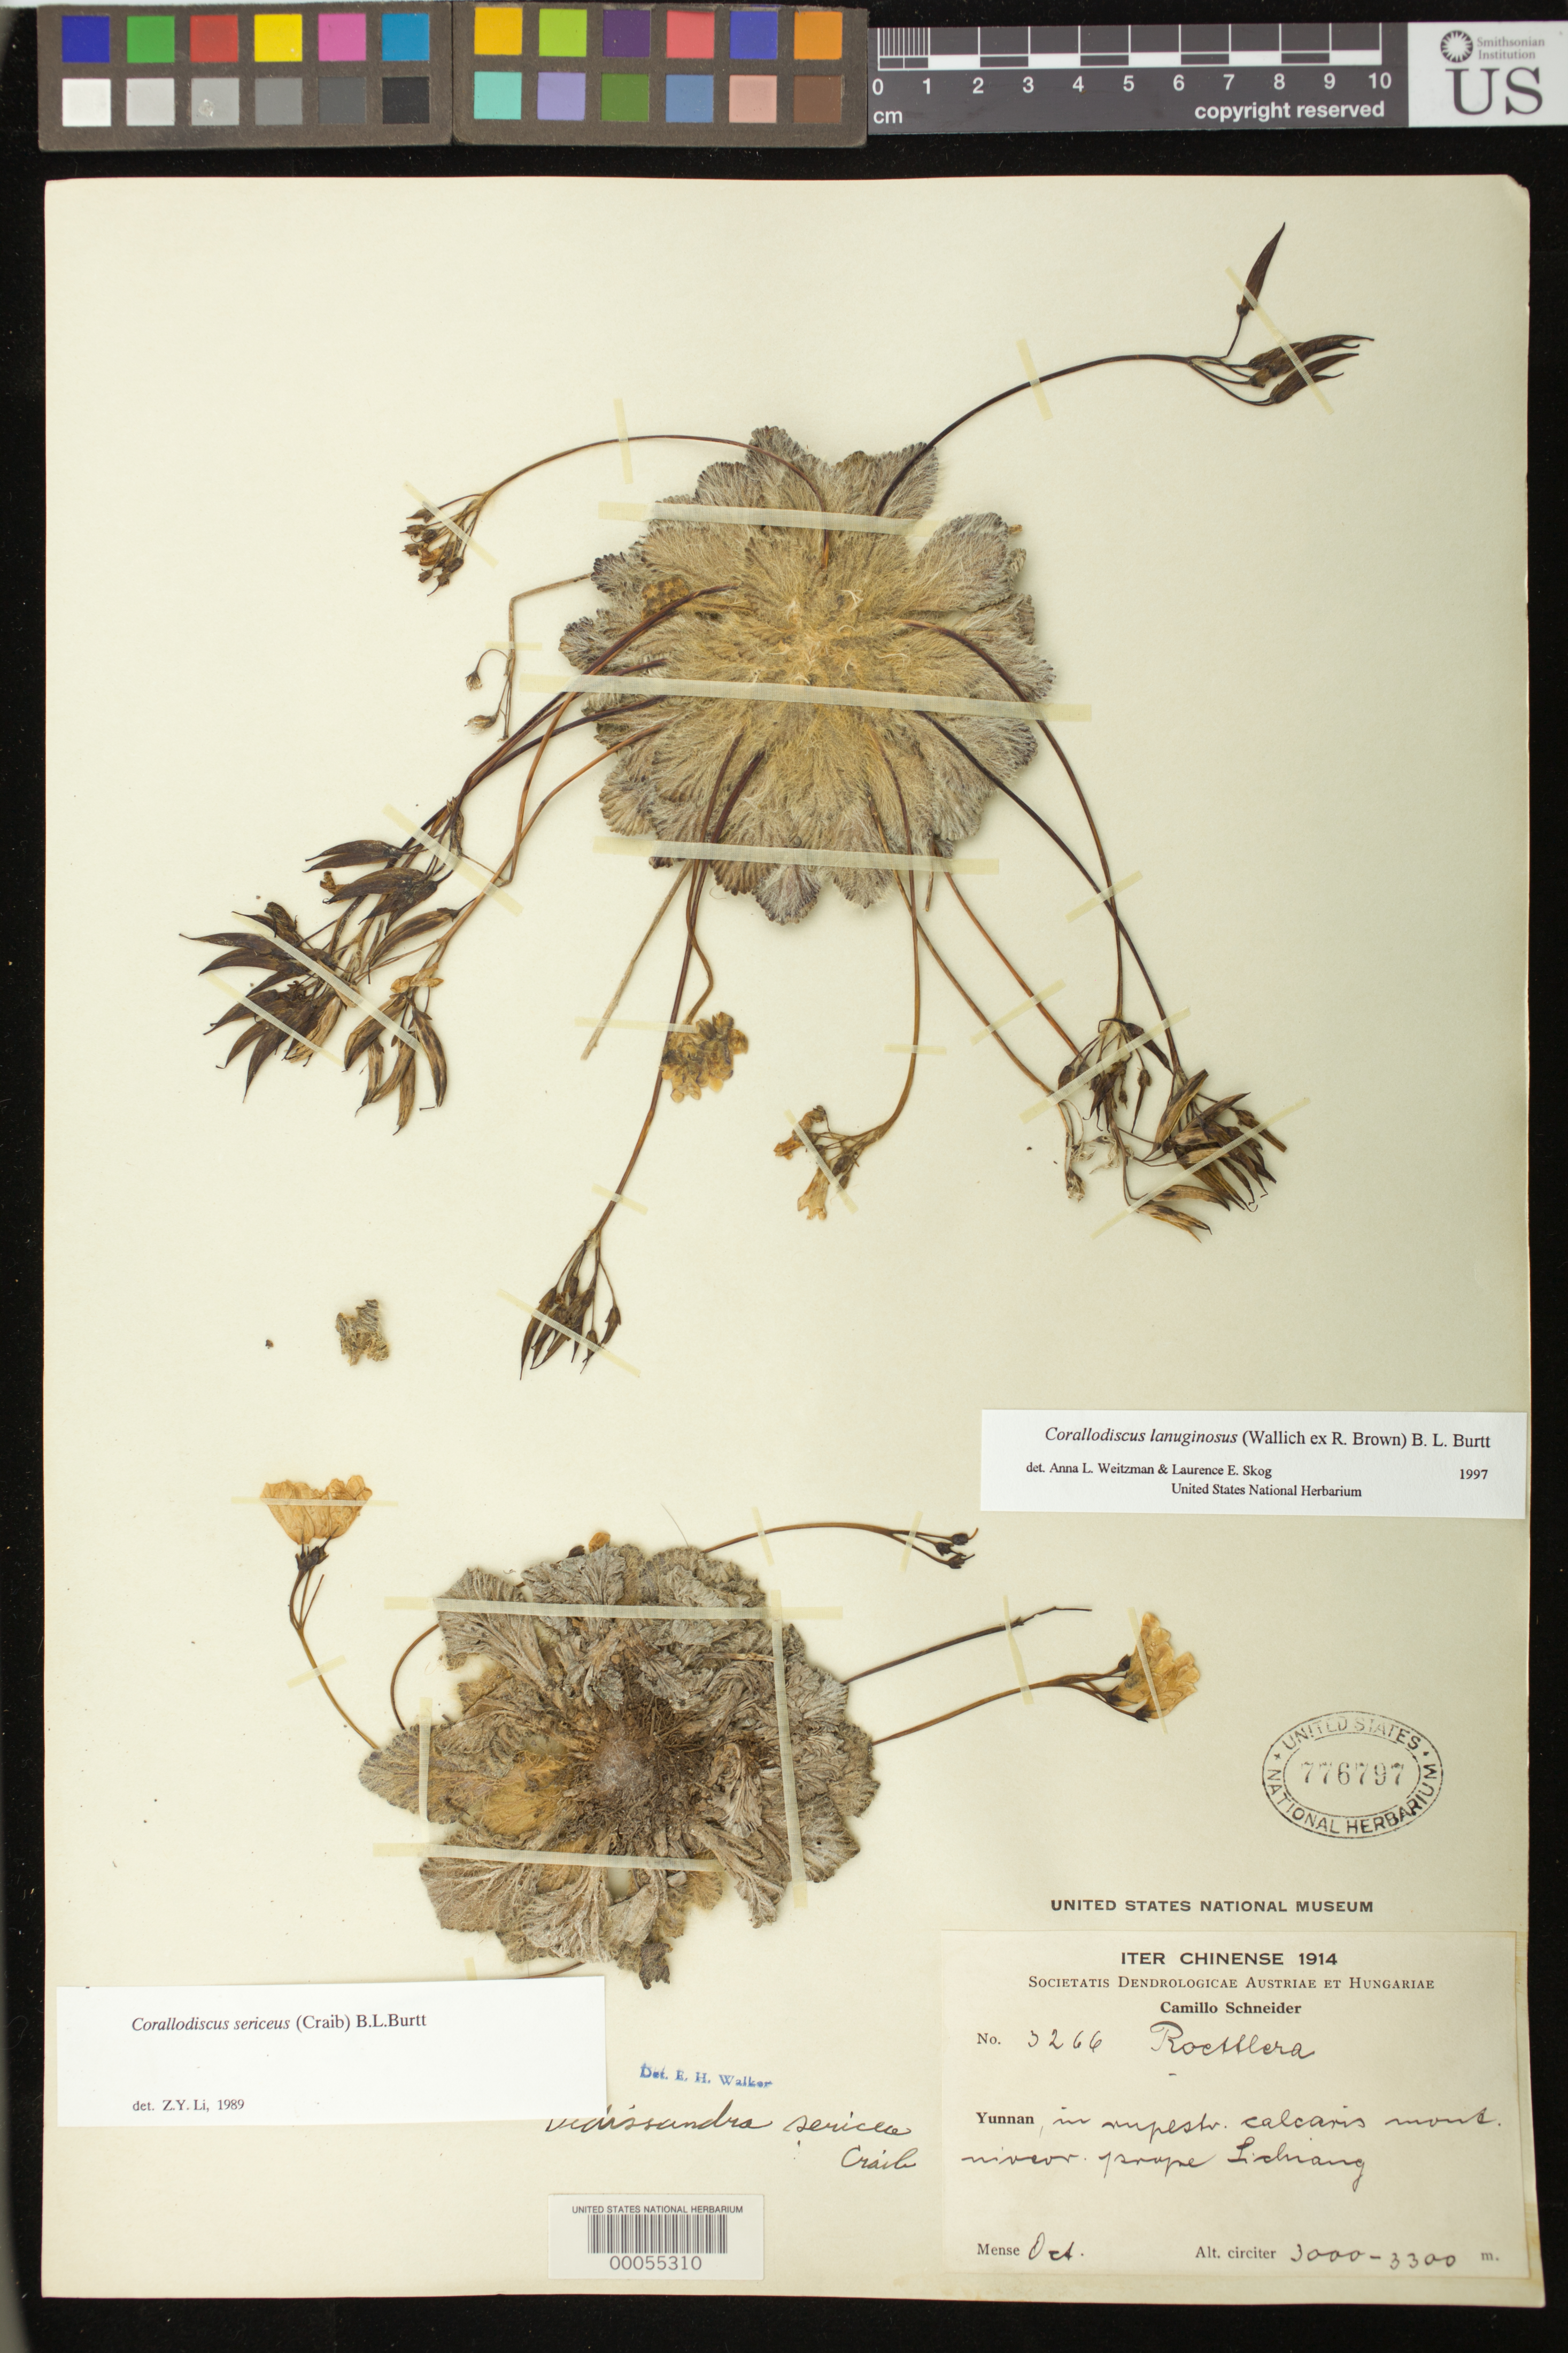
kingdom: Plantae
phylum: Tracheophyta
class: Magnoliopsida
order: Lamiales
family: Gesneriaceae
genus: Corallodiscus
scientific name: Corallodiscus sericeus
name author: (Craib) B.L. Burtt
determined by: Li, Z. Y.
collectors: C. Schneider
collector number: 3266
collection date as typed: Oct 1914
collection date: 1914-10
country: China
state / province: Yunnan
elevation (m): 3000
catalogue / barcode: US 776797